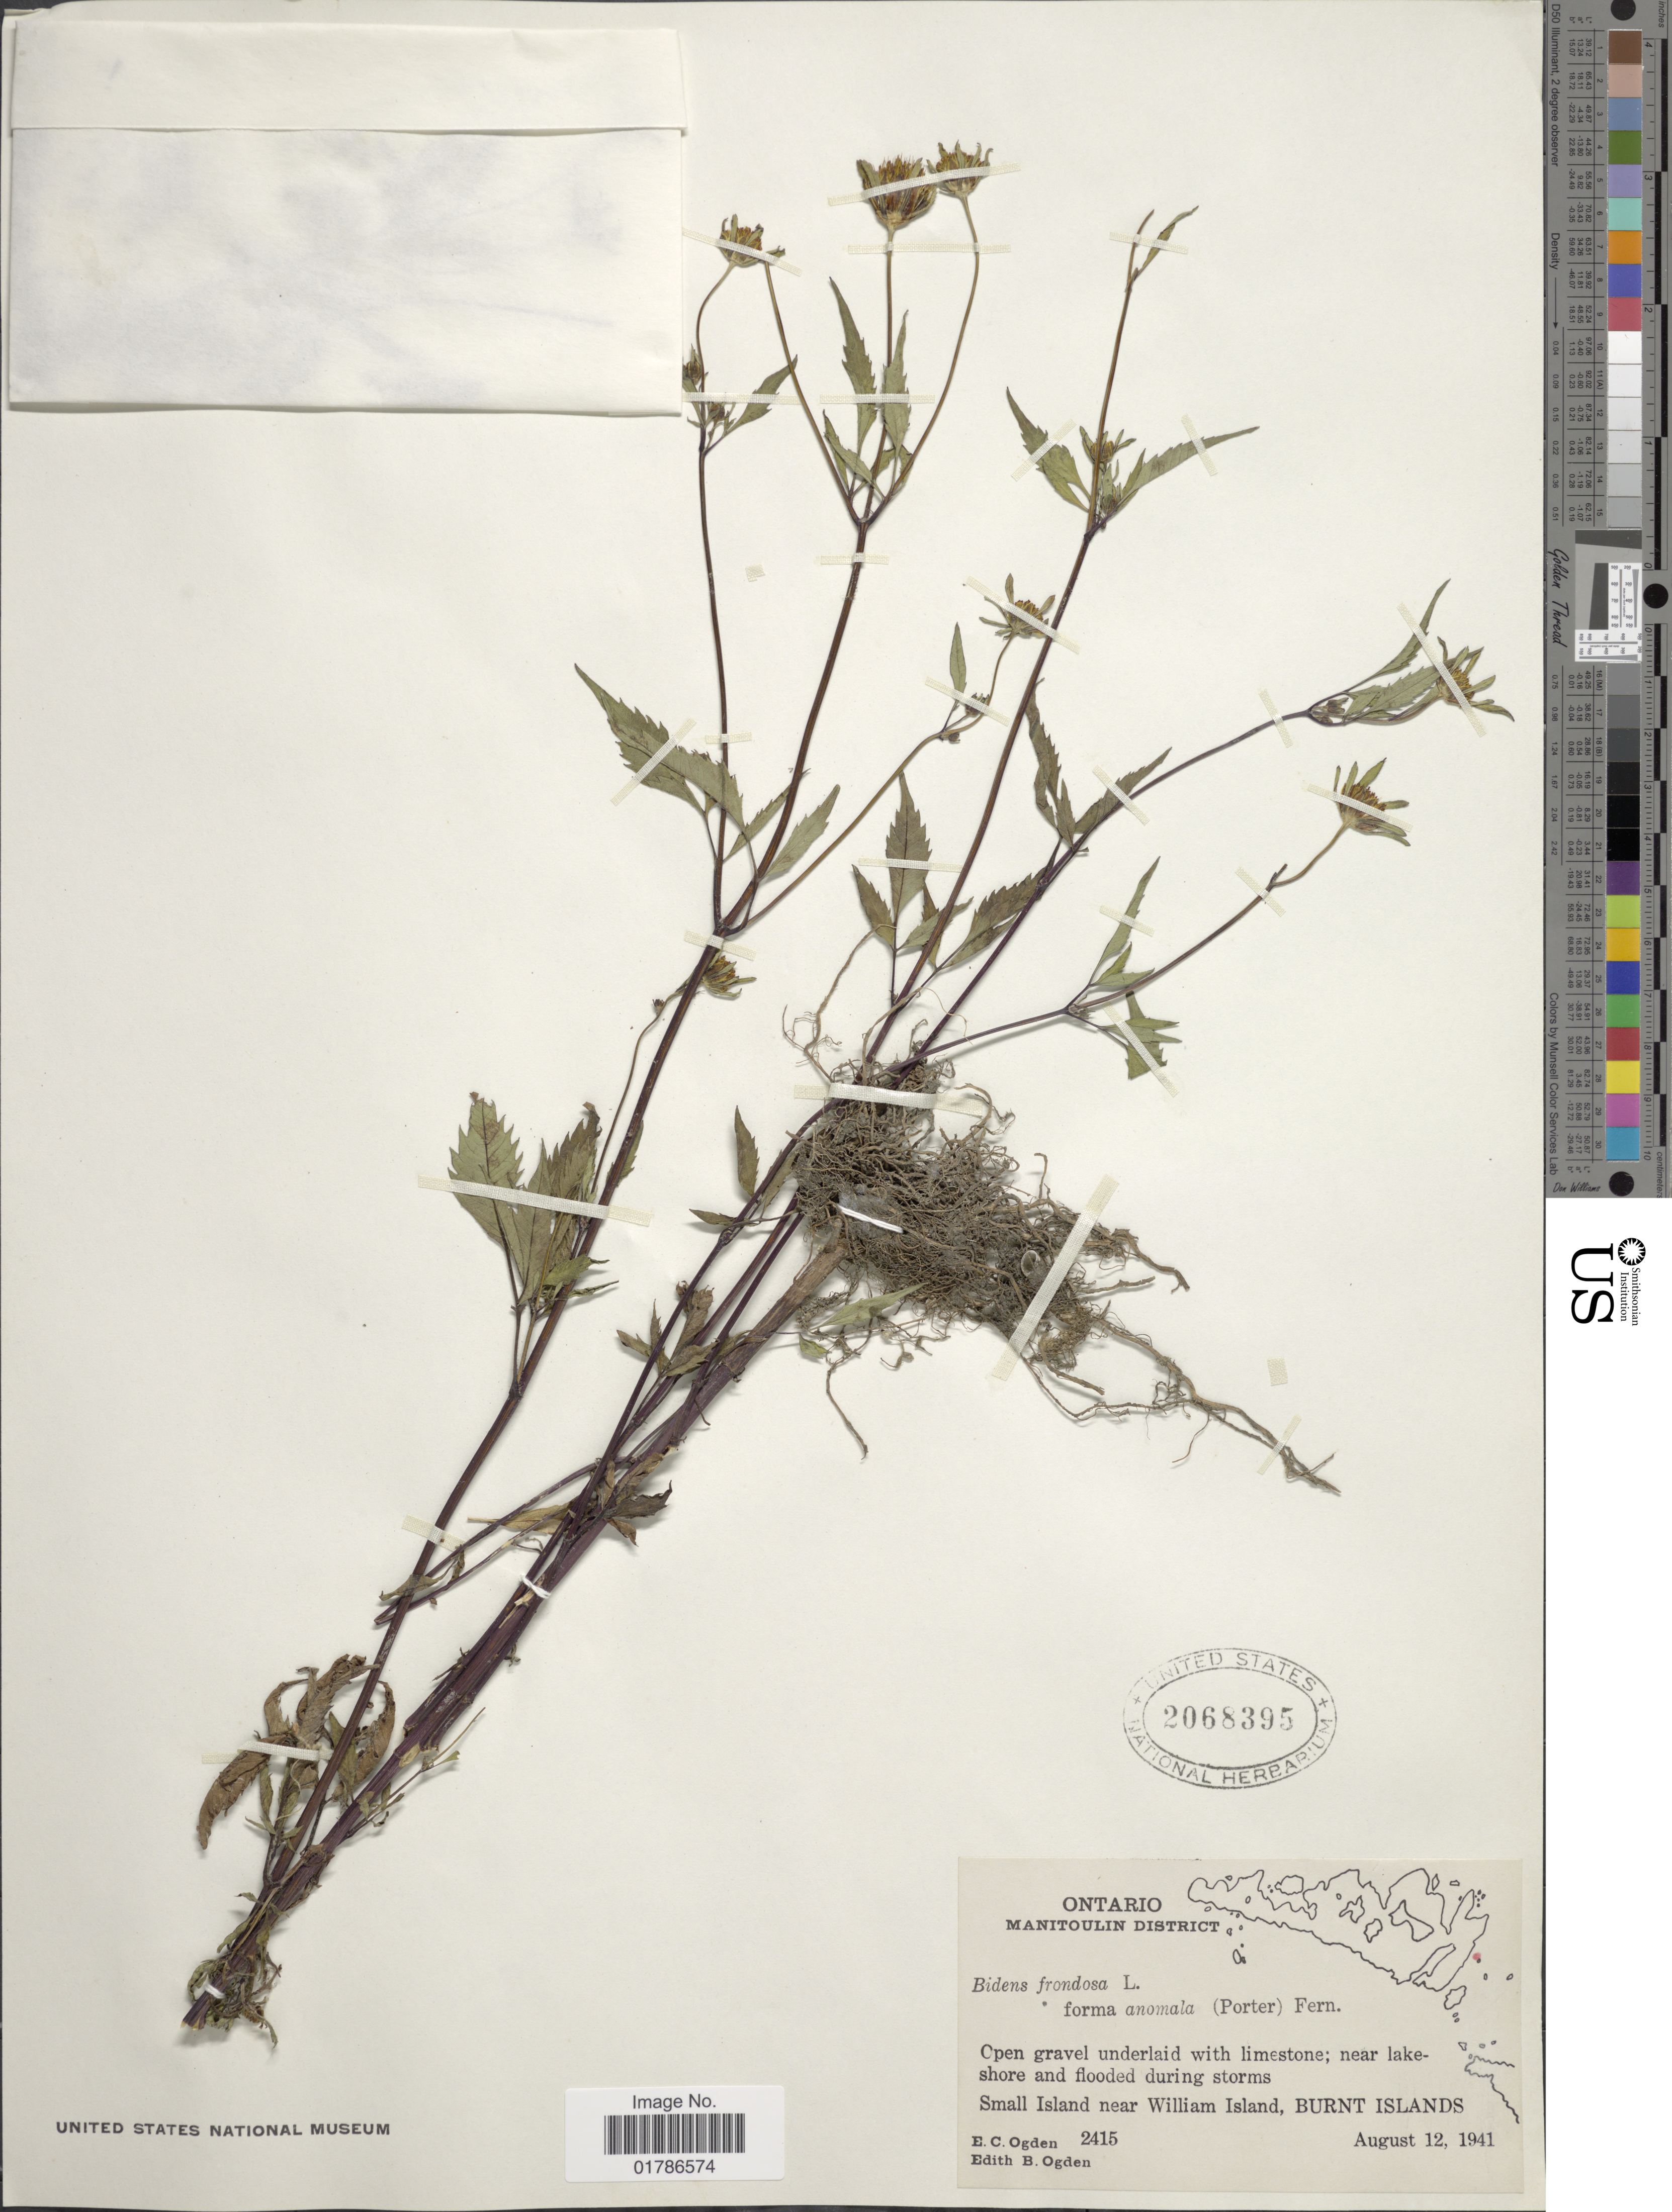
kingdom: Plantae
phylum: Tracheophyta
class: Magnoliopsida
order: Asterales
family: Asteraceae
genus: Bidens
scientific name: Bidens frondosa var. anomala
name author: (Porter) Fernald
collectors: E. Ogden & E. Ogden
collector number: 2415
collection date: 1941-08-12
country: Canada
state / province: Ontario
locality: Manitoulin District, near lakeshore and flooded during storms, Small Island near William Island, Burnt Islands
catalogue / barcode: US 2068395